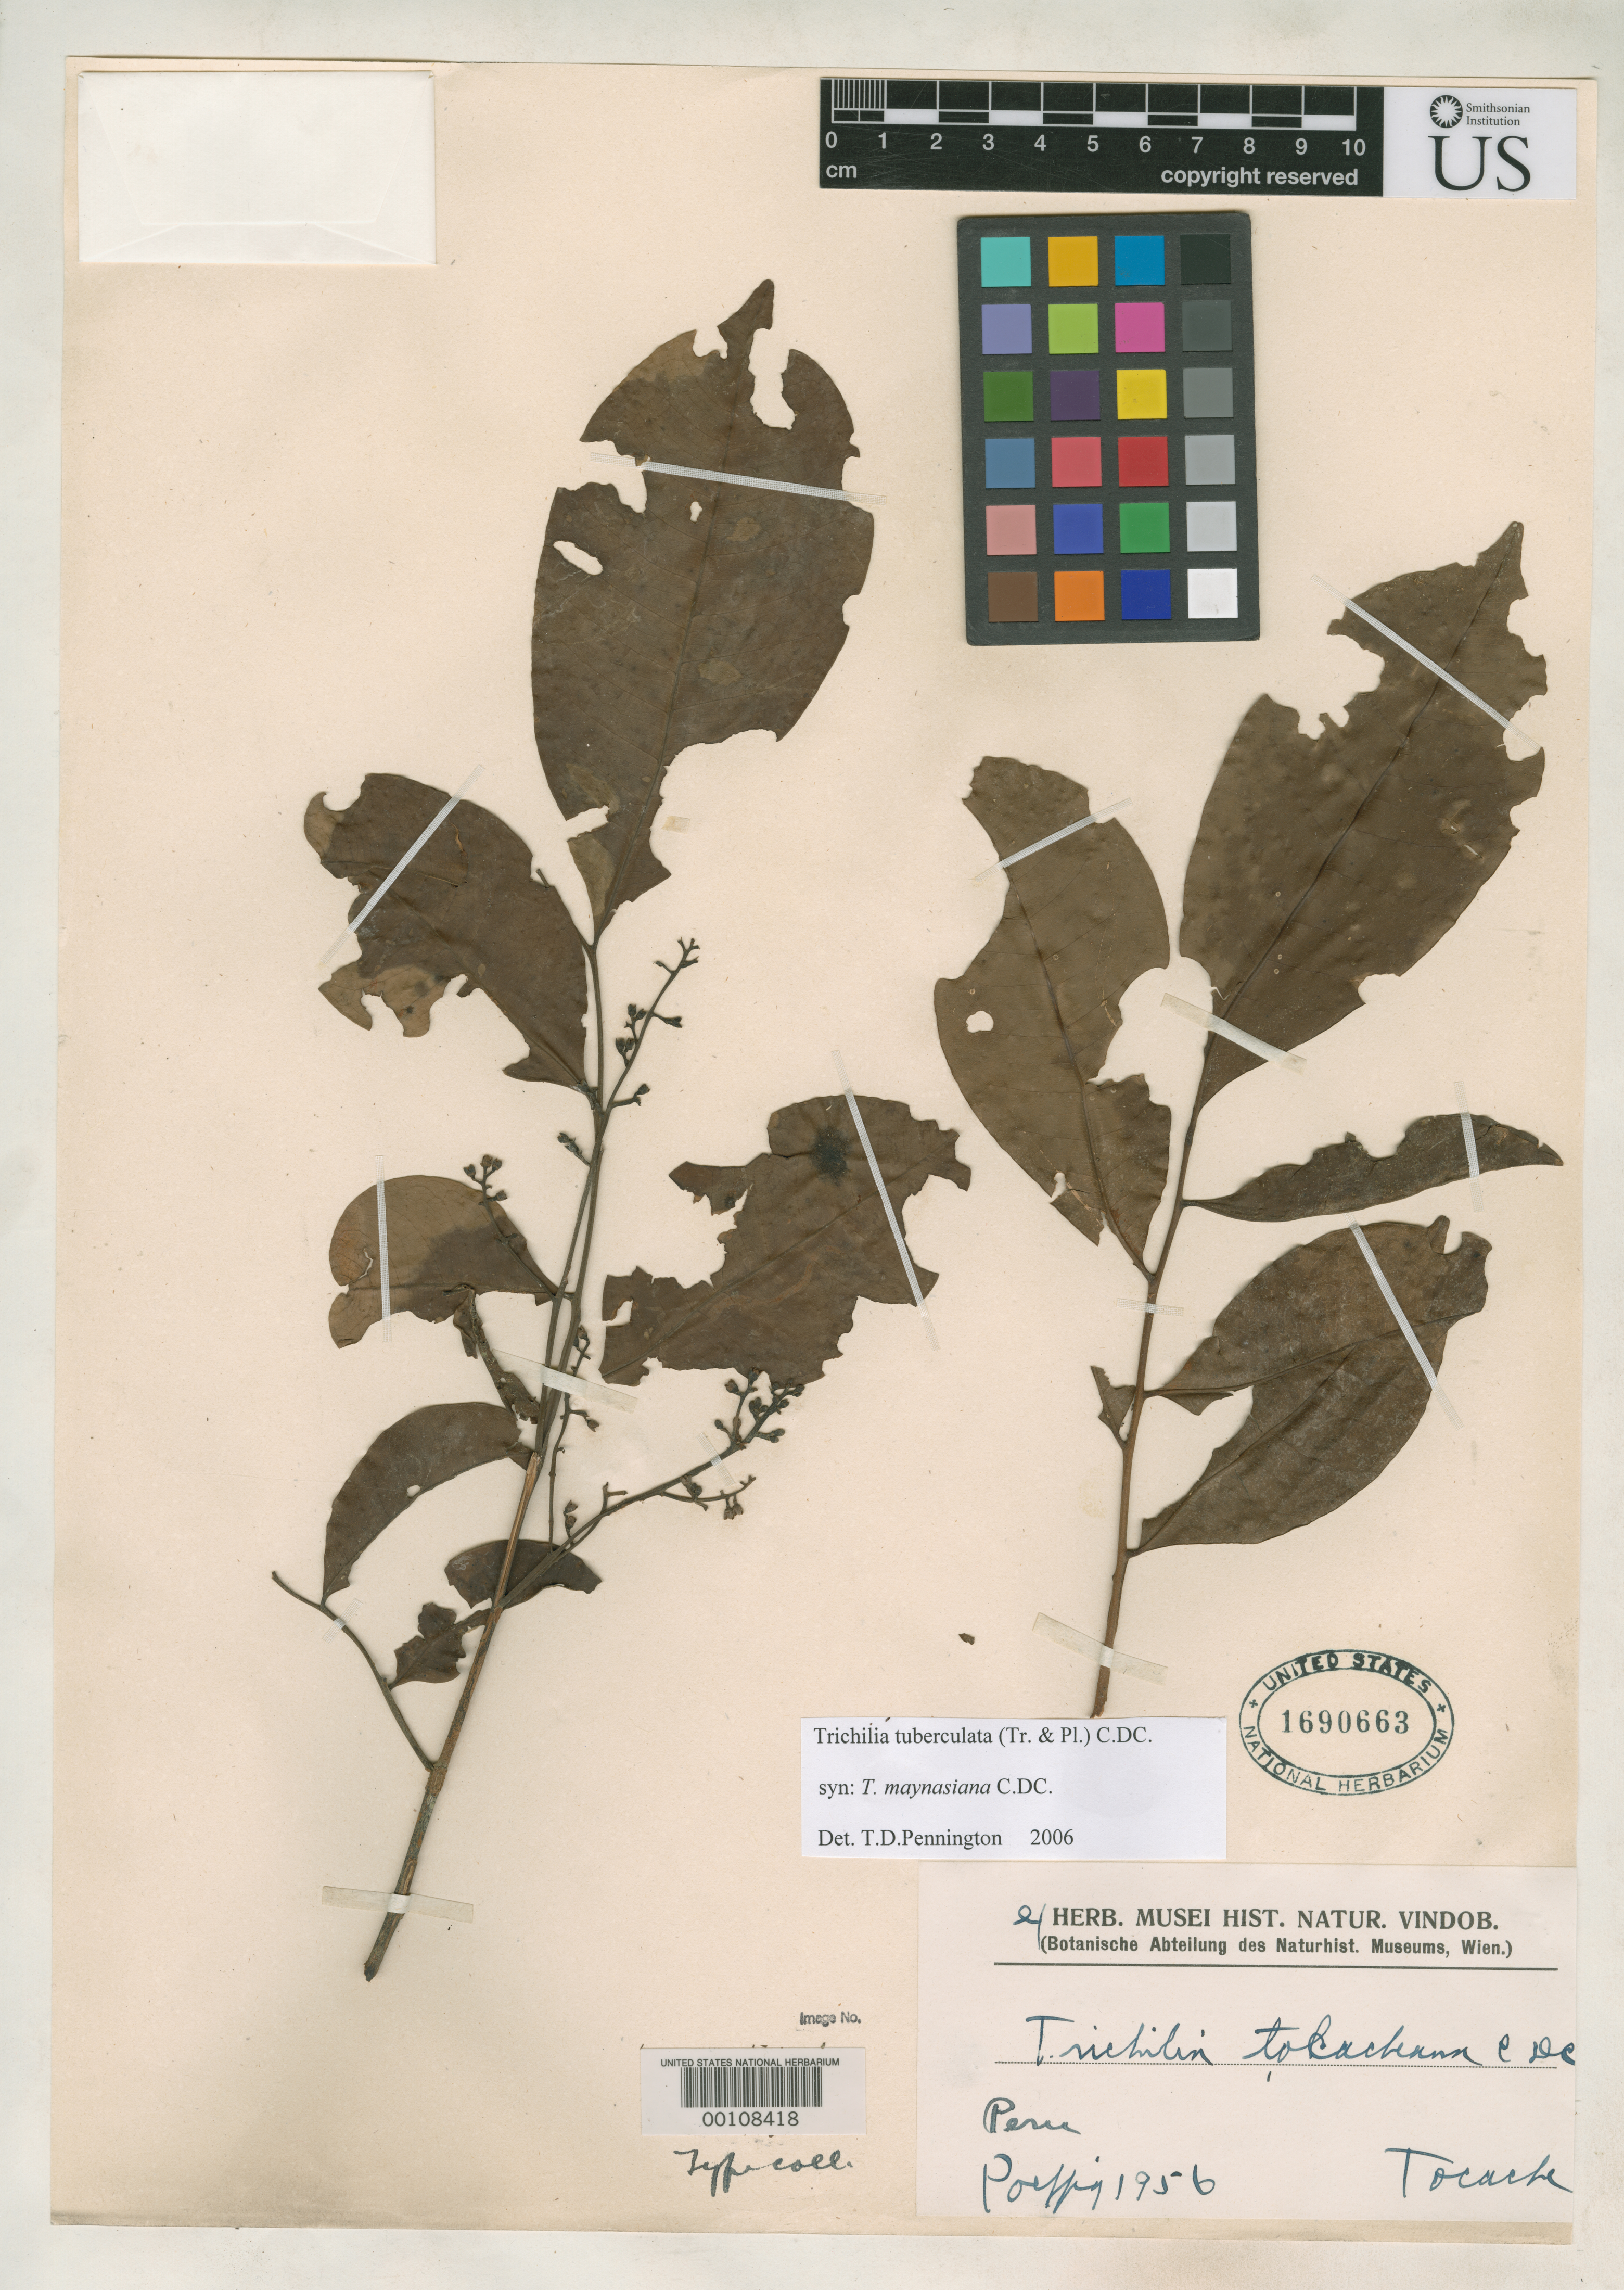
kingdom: Plantae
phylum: Tracheophyta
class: Magnoliopsida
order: Sapindales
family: Meliaceae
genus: Trichilia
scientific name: Trichilia tocacheana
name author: C. DC. in A. DC.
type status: Syntype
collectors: E. F. Poeppig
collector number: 1956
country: Peru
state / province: Loreto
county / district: Maynas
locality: in Maynas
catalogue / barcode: US 1690663